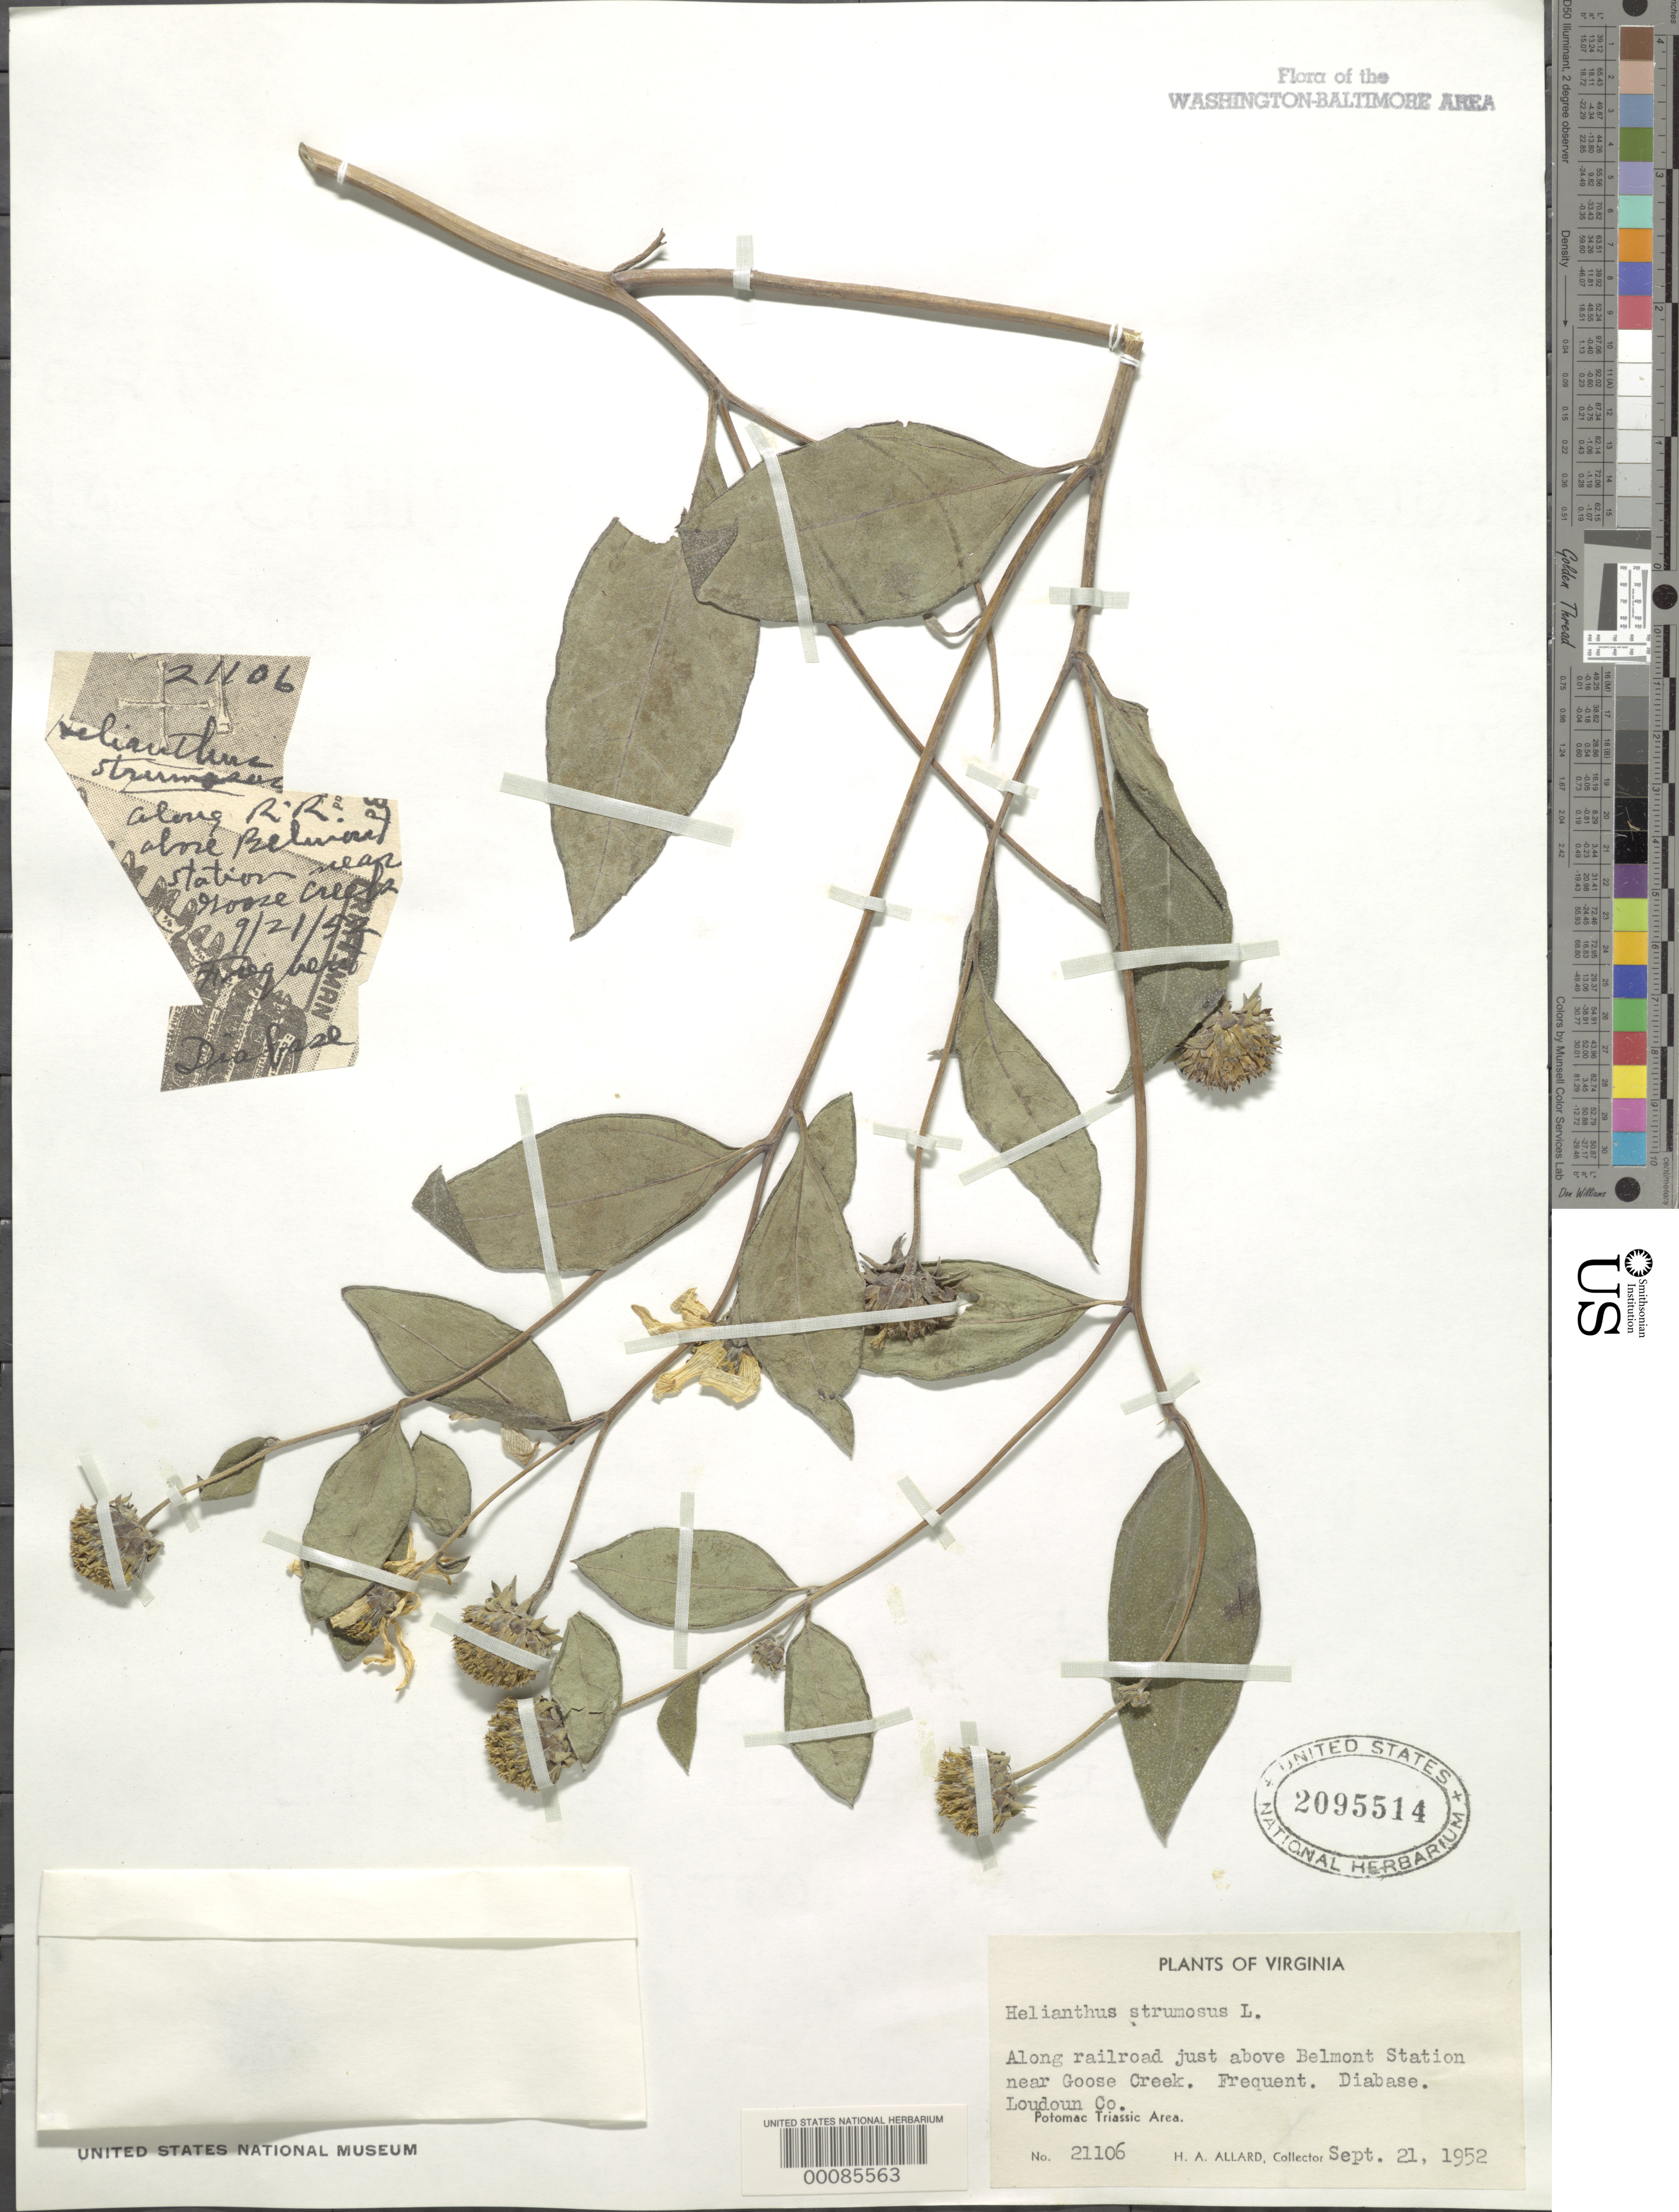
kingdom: Plantae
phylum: Tracheophyta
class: Magnoliopsida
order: Asterales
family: Asteraceae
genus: Helianthus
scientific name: Helianthus strumosus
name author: L.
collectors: H. A. Allard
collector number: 21106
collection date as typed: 21 Sep 1952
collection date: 1952-09-21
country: United States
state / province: Virginia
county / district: Loudoun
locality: Near Goose Creek and above Belmont Station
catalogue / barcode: US 2095514